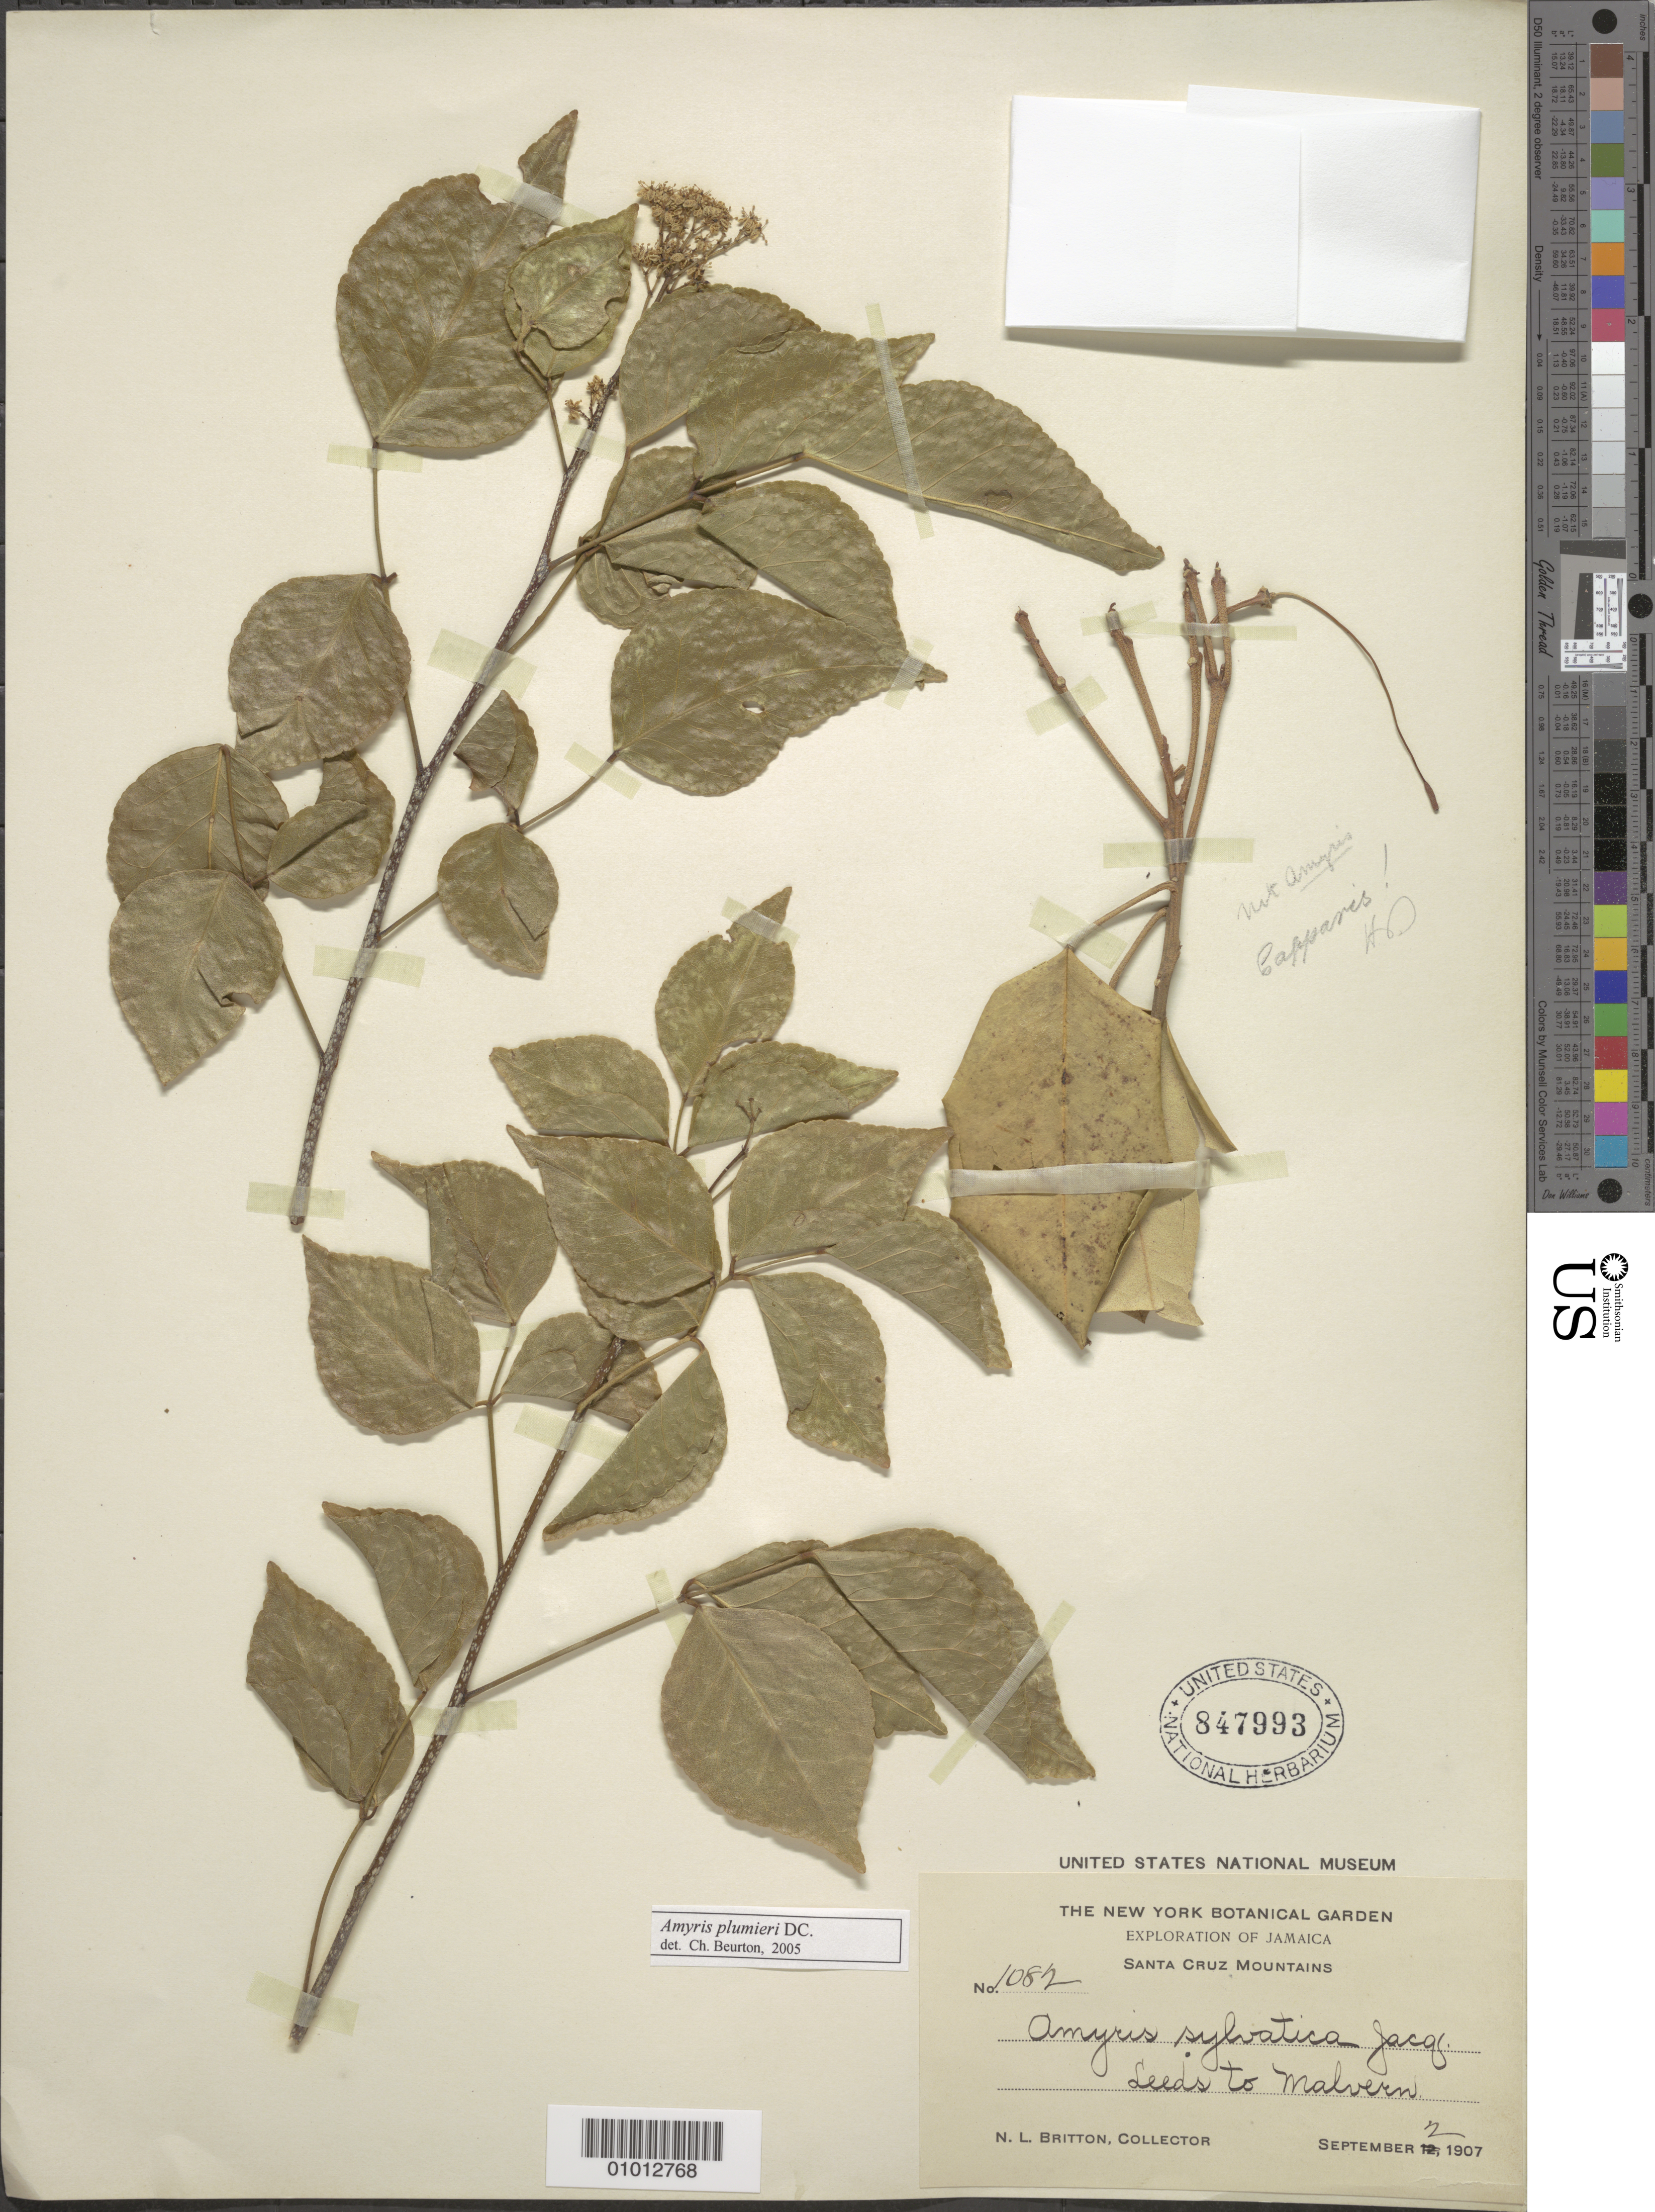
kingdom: Plantae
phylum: Tracheophyta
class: Magnoliopsida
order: Sapindales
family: Rutaceae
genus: Amyris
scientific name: Amyris plumieri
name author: DC.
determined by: Beurton, C.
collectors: N. Britton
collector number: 1082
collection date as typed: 02 Sep 1907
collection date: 1907-09-02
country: Jamaica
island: Jamaica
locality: Santa Cruz Mountains, Leeds to Malvern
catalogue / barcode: US 847993